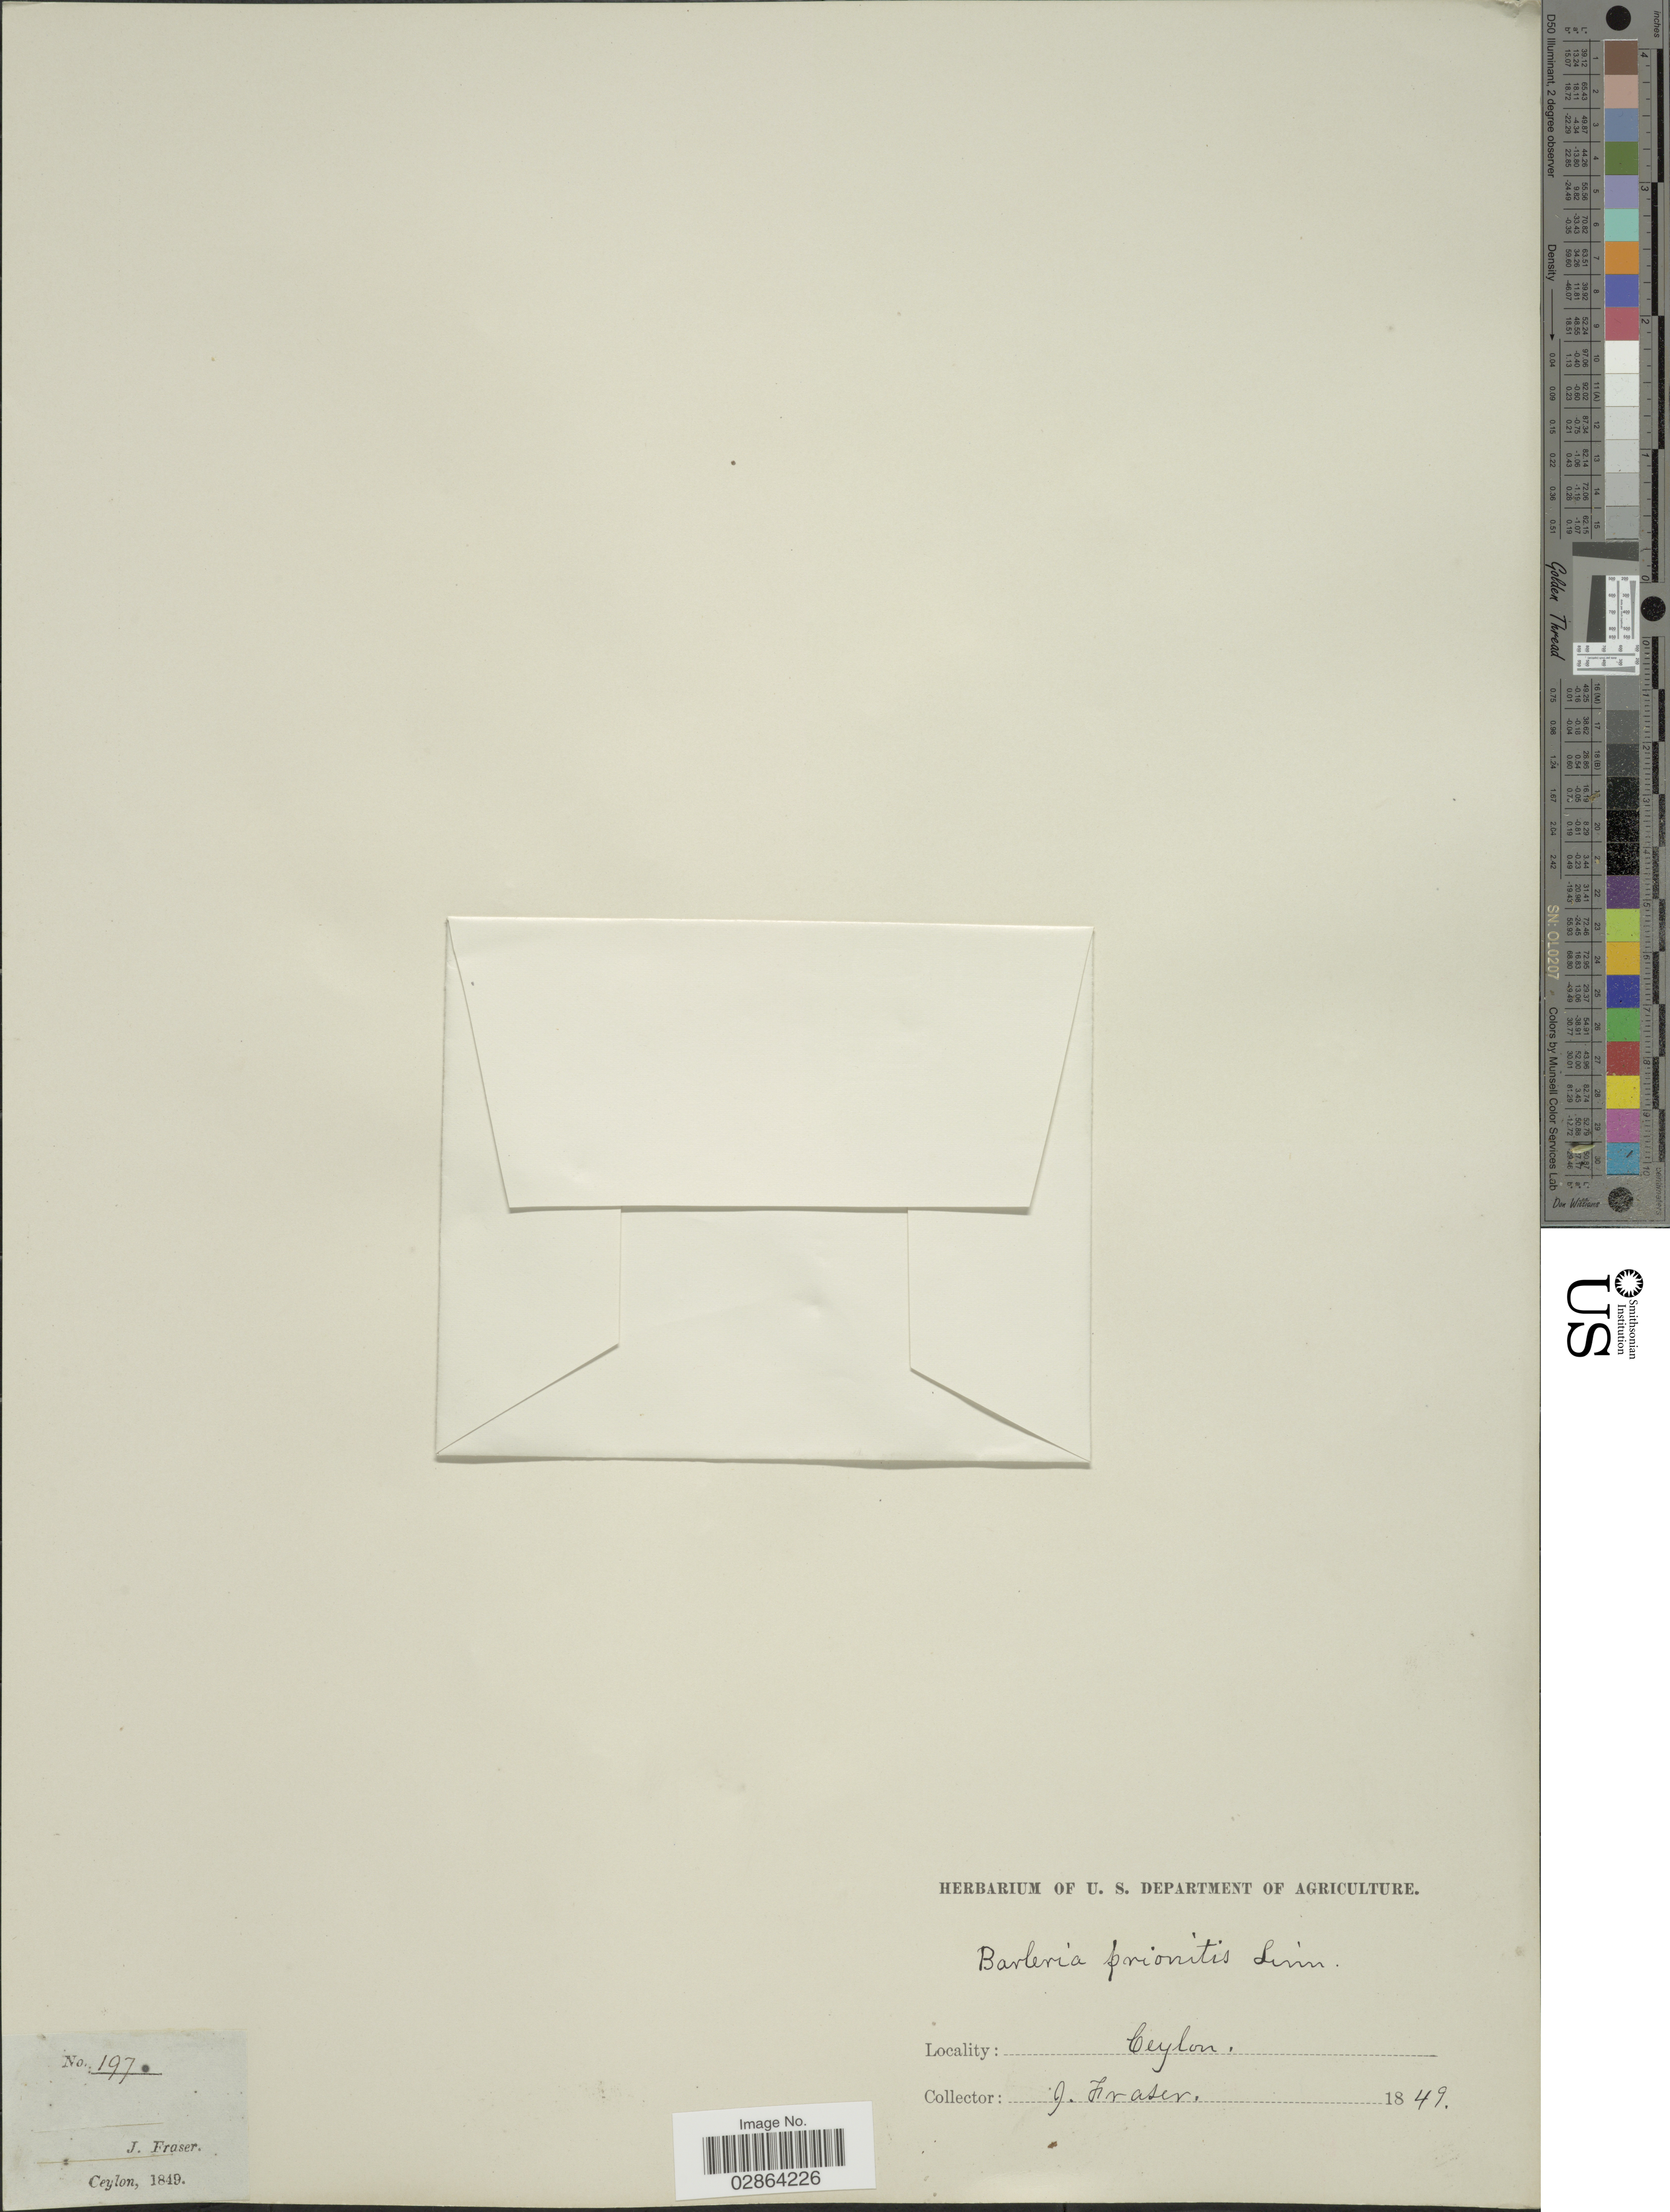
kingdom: Plantae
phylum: Tracheophyta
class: Magnoliopsida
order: Lamiales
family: Acanthaceae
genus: Barleria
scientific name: Barleria prionitis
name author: L.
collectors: J. Fraser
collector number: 197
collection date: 1849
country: Sri Lanka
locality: Ceylon.